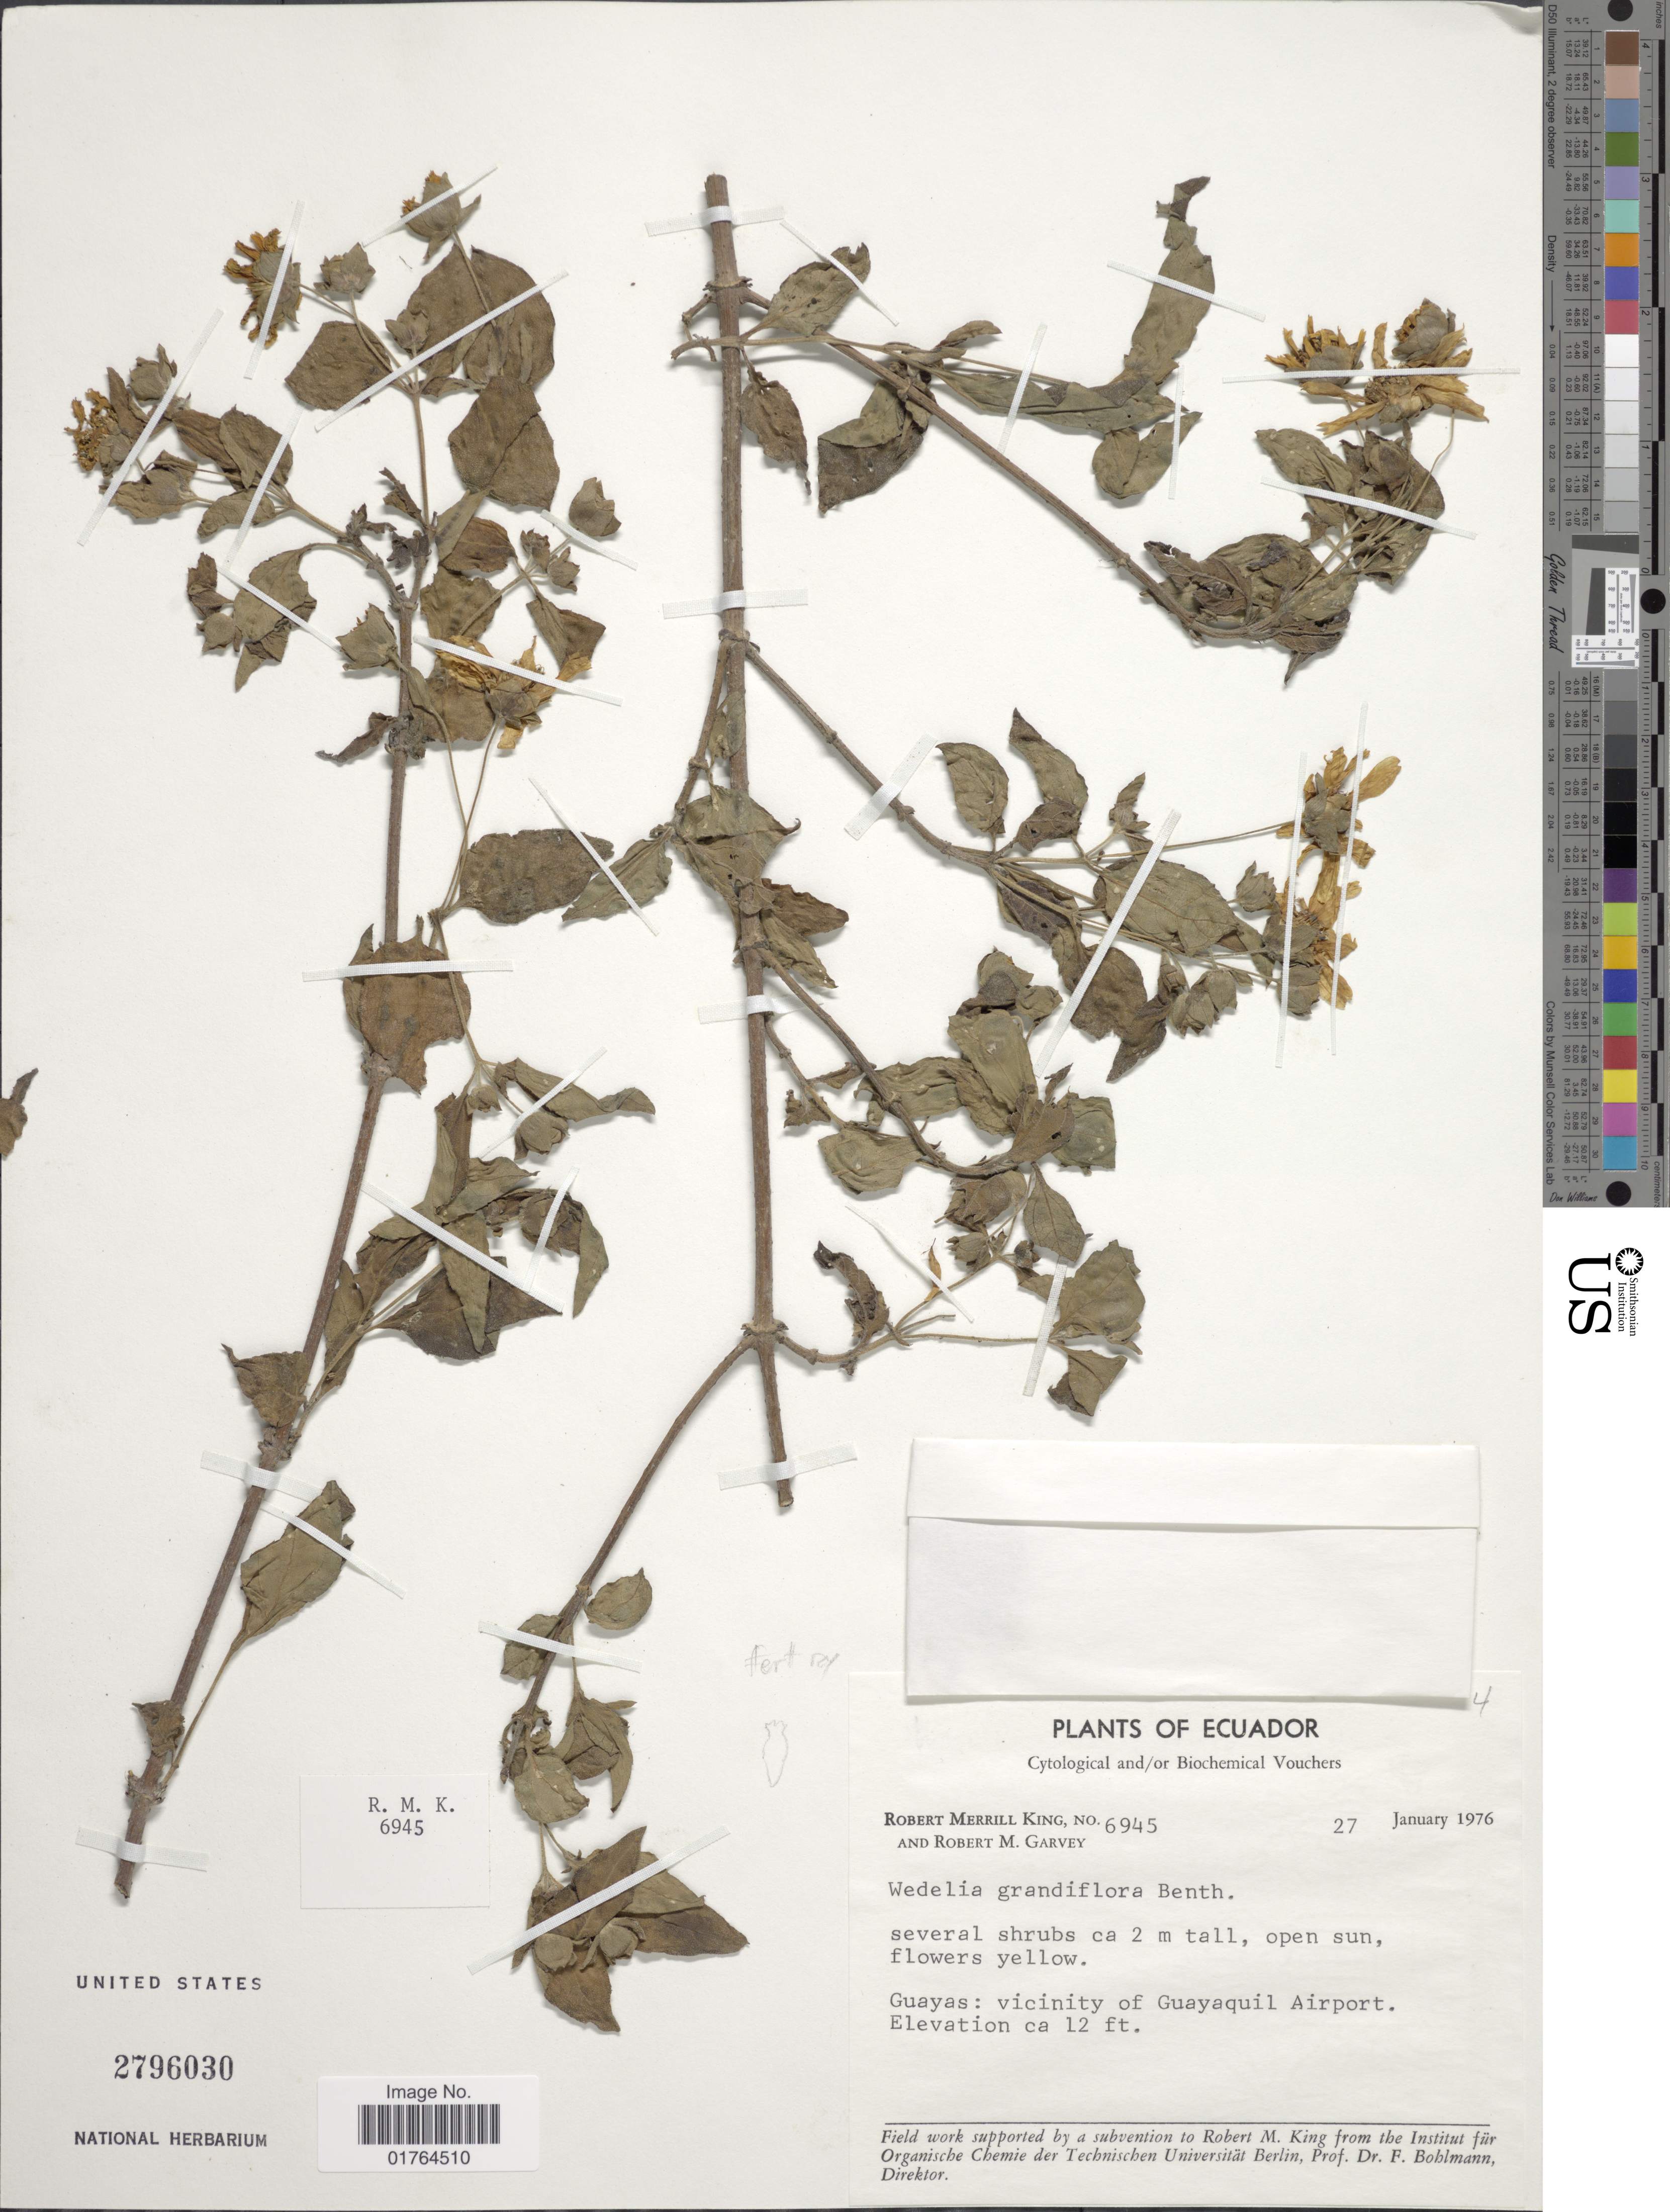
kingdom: Plantae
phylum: Tracheophyta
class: Magnoliopsida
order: Asterales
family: Asteraceae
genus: Wedelia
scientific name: Wedelia grandiflora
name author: Benth.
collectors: R. M. King & R. Garvey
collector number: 6945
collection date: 1976-01-27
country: Ecuador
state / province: Guayas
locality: Vicinity of Guayaquil Airport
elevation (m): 4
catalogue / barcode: US 2796030